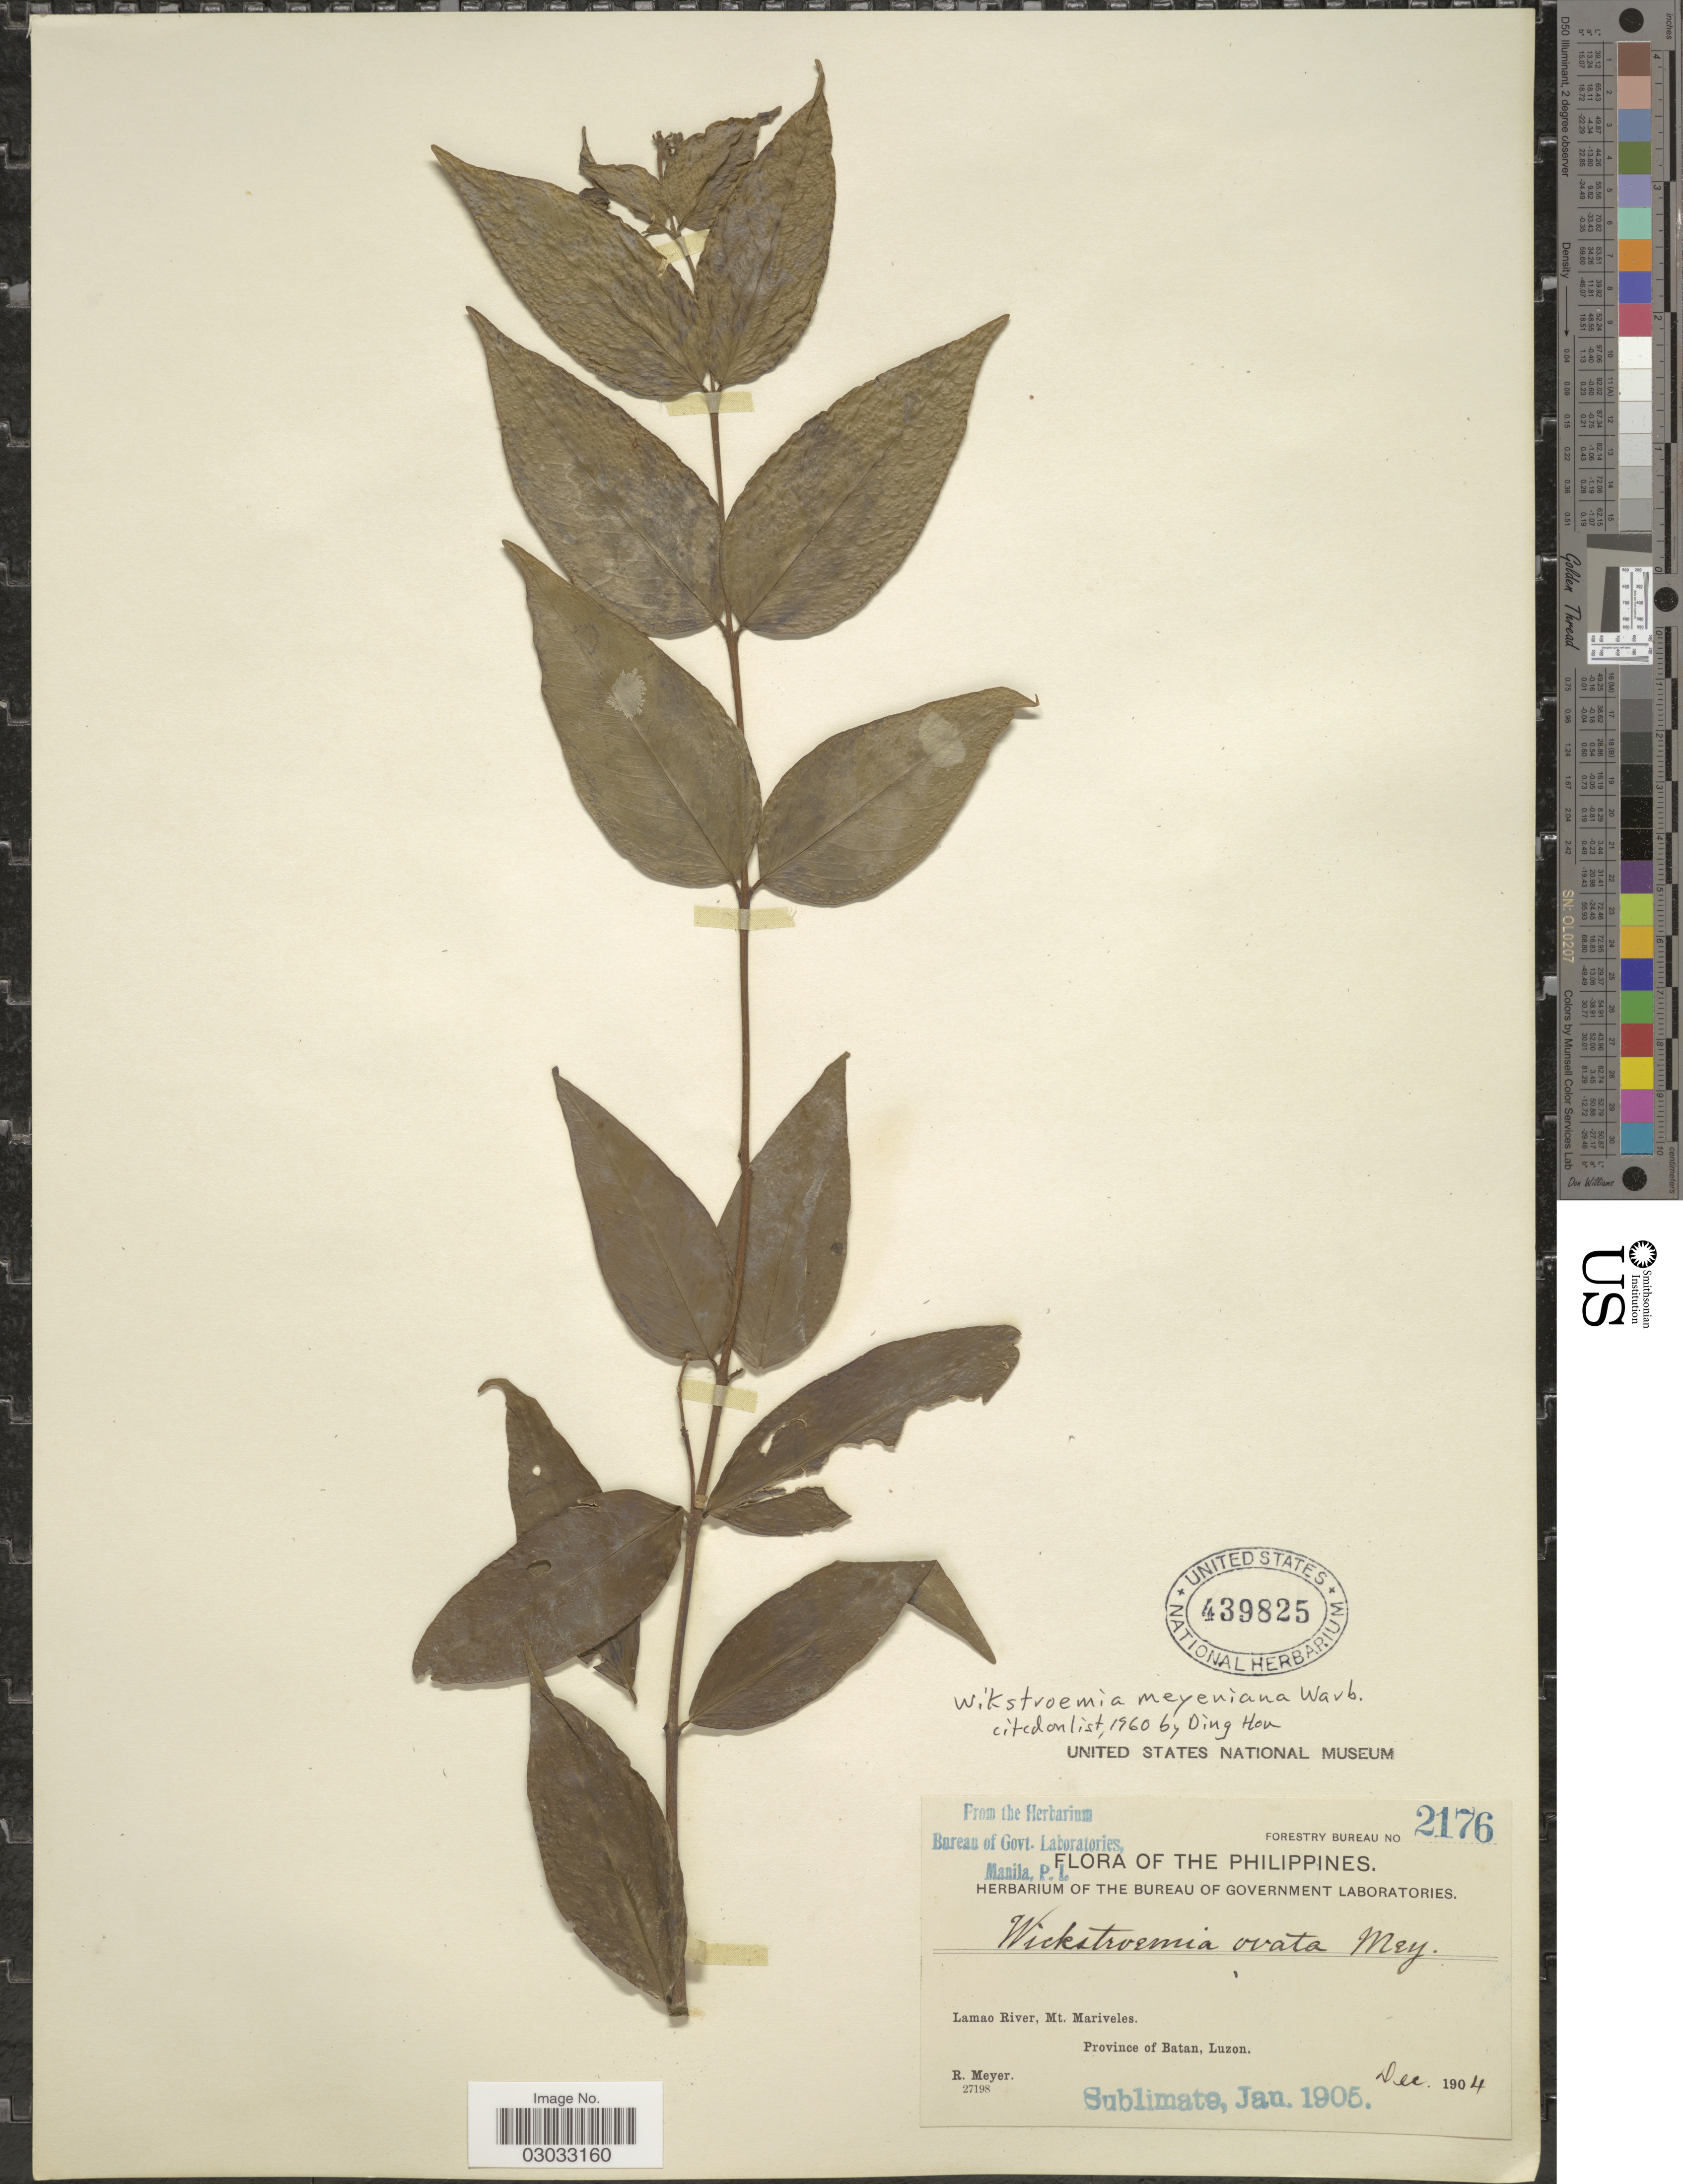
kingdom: Plantae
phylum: Tracheophyta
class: Magnoliopsida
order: Malvales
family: Thymelaeaceae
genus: Wikstroemia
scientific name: Wikstroemia meyeniana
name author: Warb.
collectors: R. Meyer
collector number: Forestry Bureau 2176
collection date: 1904-12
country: Philippines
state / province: Cagayan Valley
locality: Lamao River, Mt. Mariveles, Province of Batan, Luzon.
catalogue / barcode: US 439725